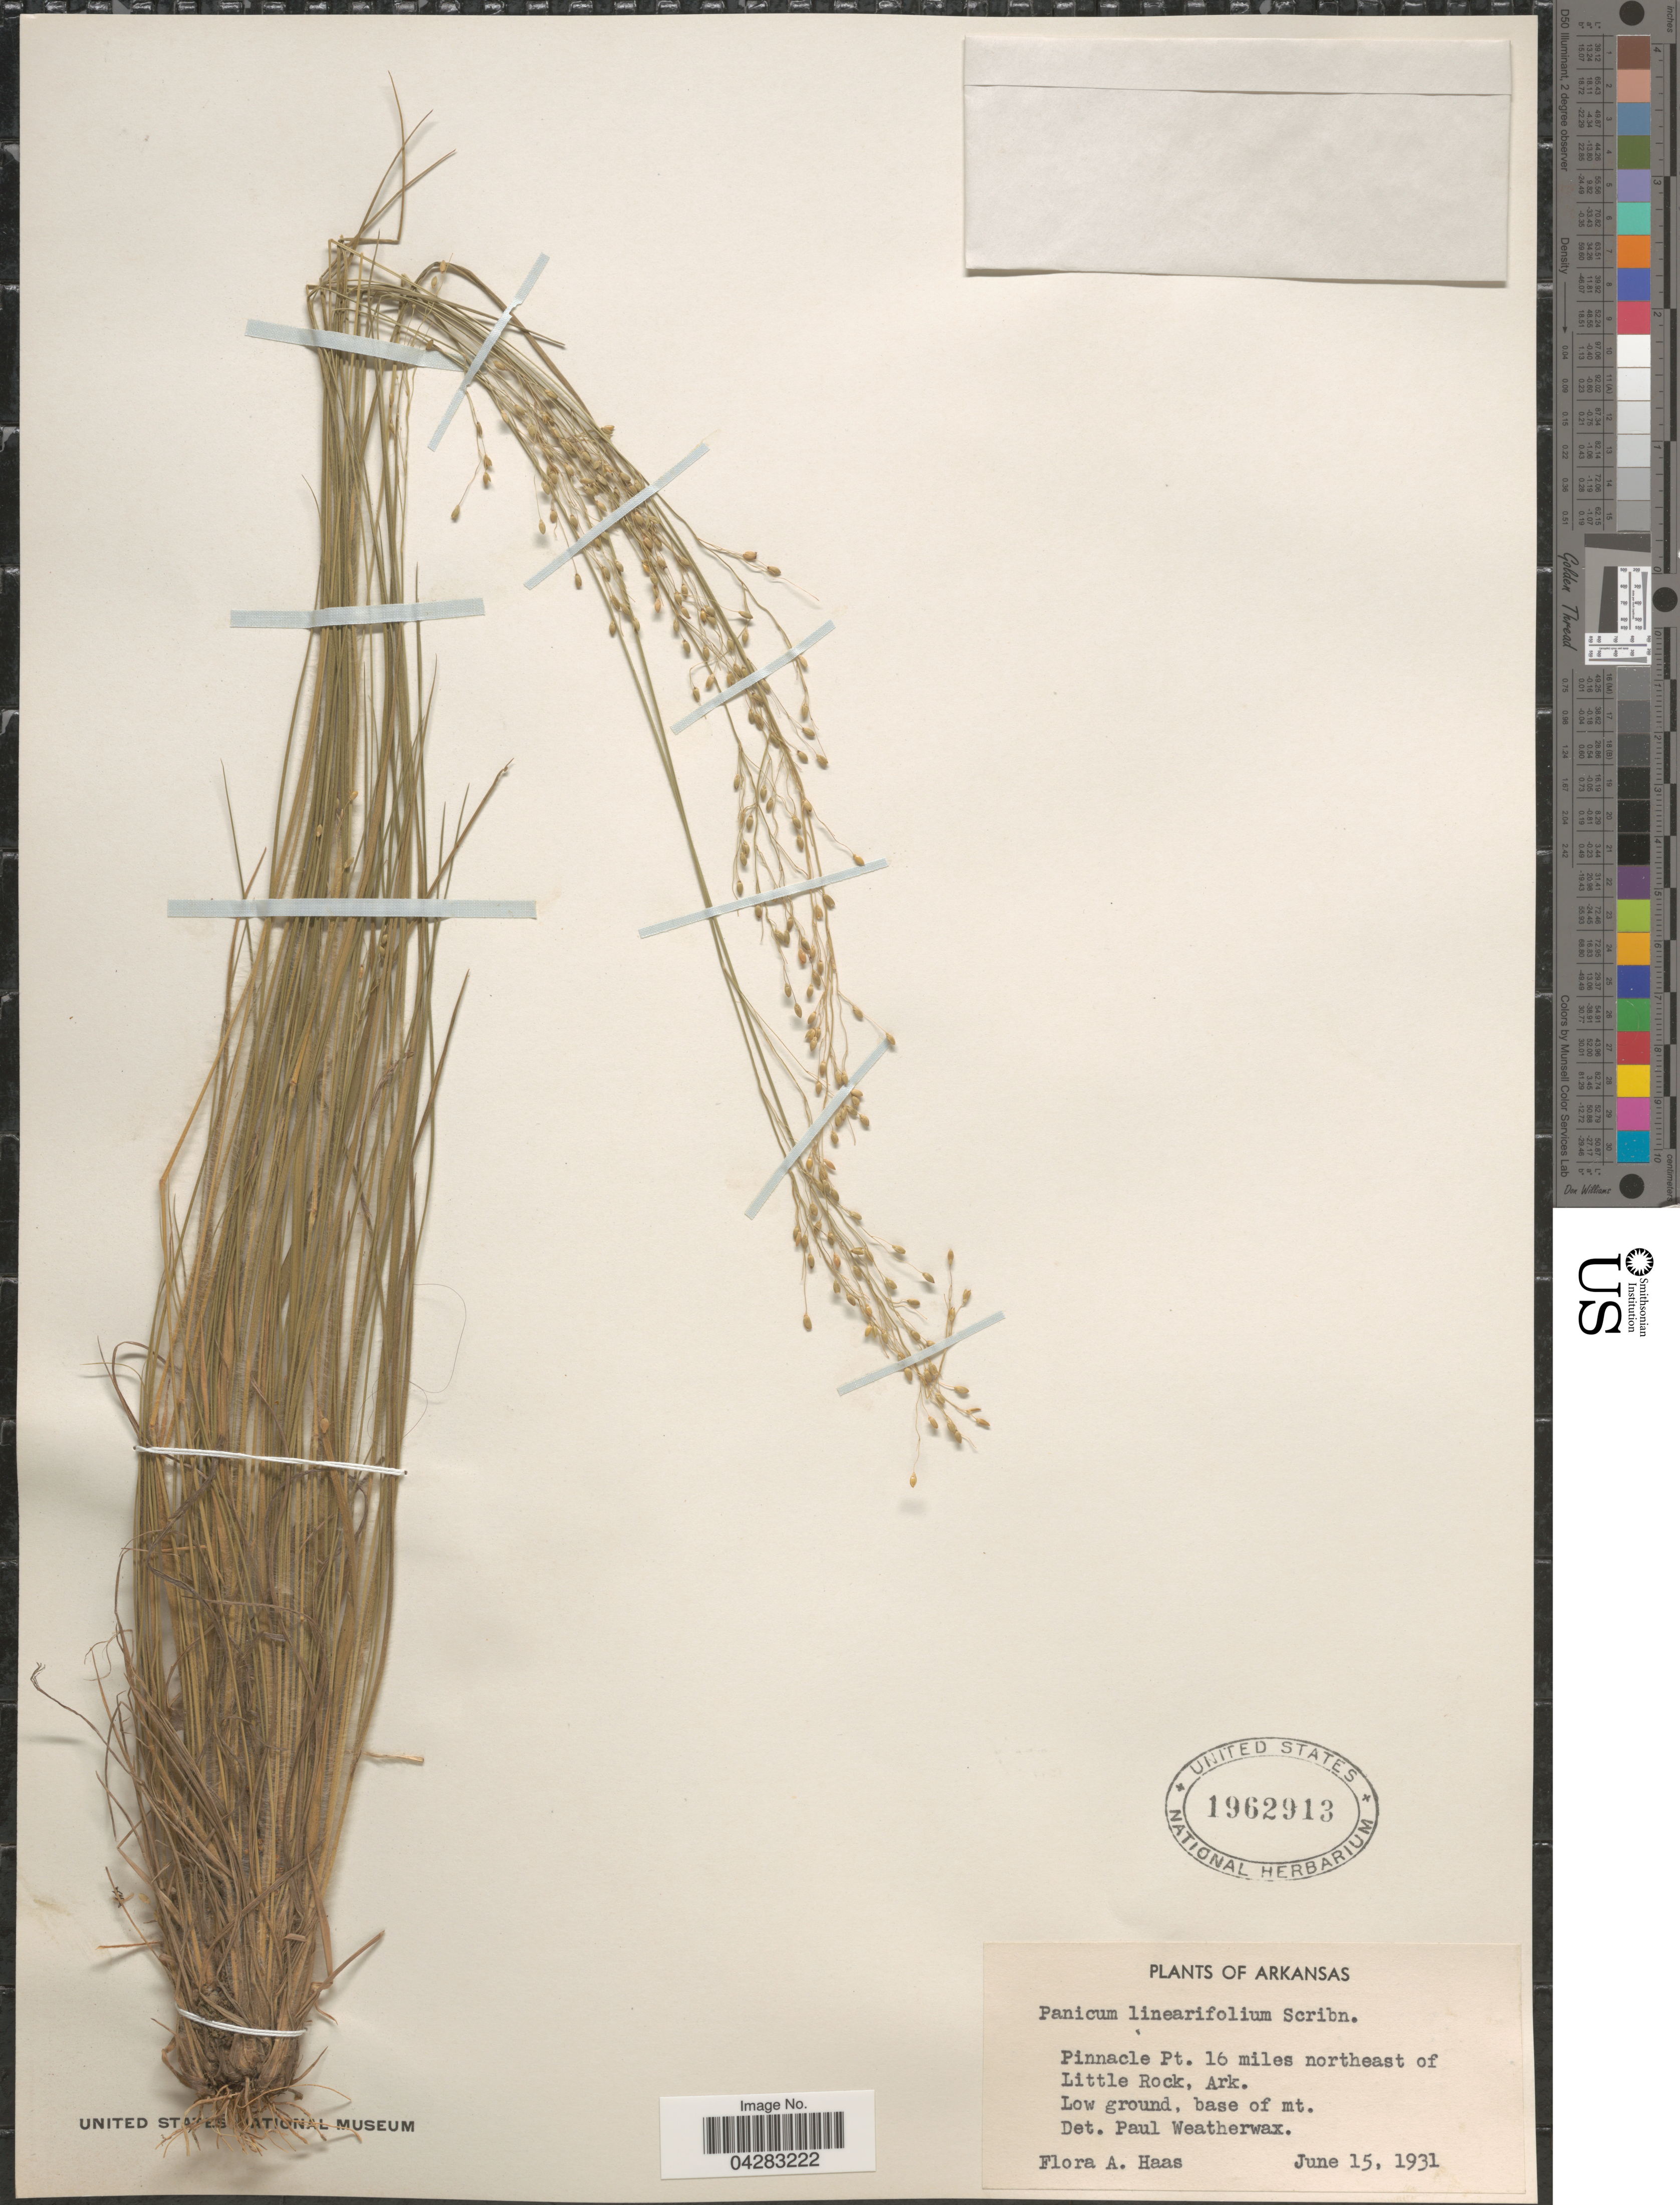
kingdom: Plantae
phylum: Tracheophyta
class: Liliopsida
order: Poales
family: Poaceae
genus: Dichanthelium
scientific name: Dichanthelium linearifolium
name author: (Scribn.) Gould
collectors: F. A. Haas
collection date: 1931-06-15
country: United States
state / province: Arkansas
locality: Pinnacle Pt. 16 miles northeast of Little Rock.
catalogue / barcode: US 1962913